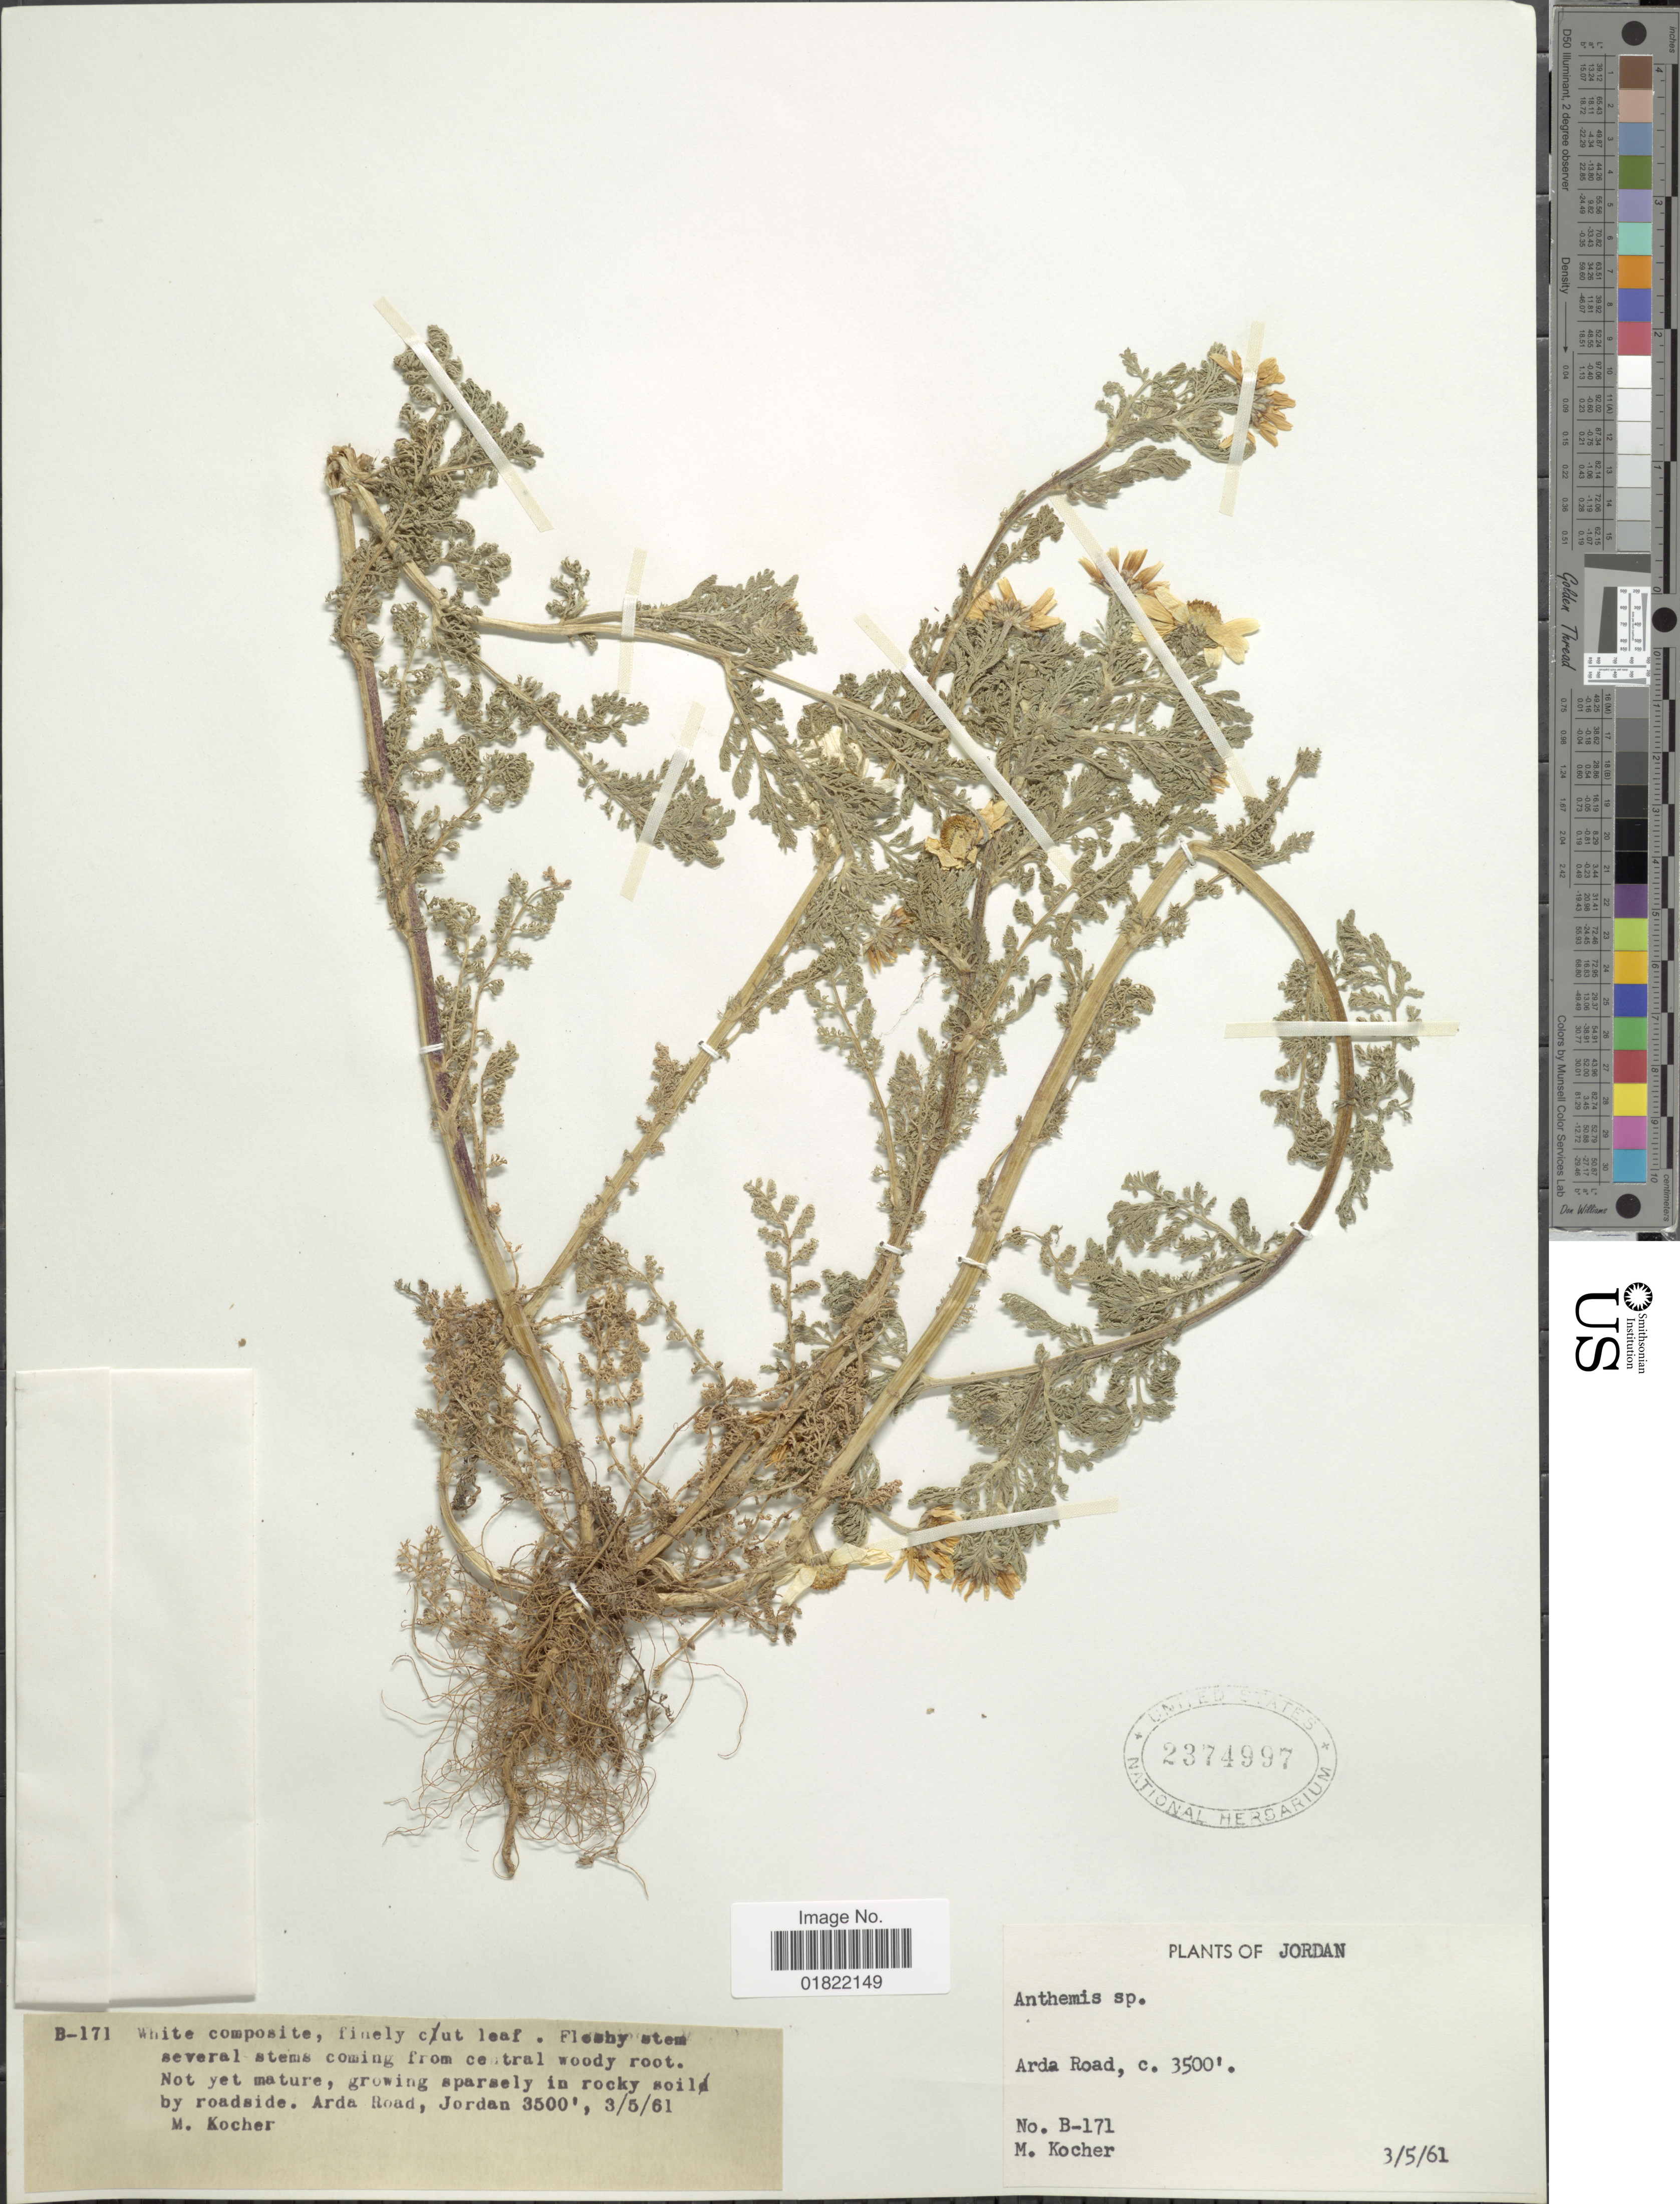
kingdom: Plantae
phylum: Tracheophyta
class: Magnoliopsida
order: Asterales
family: Asteraceae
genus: Anthemis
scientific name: Anthemis sp.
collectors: M. Kocher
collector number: B171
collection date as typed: Transcribed d/m/y: 5/3/61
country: Jordan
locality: Arda Road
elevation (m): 1067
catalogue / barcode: US 2374997